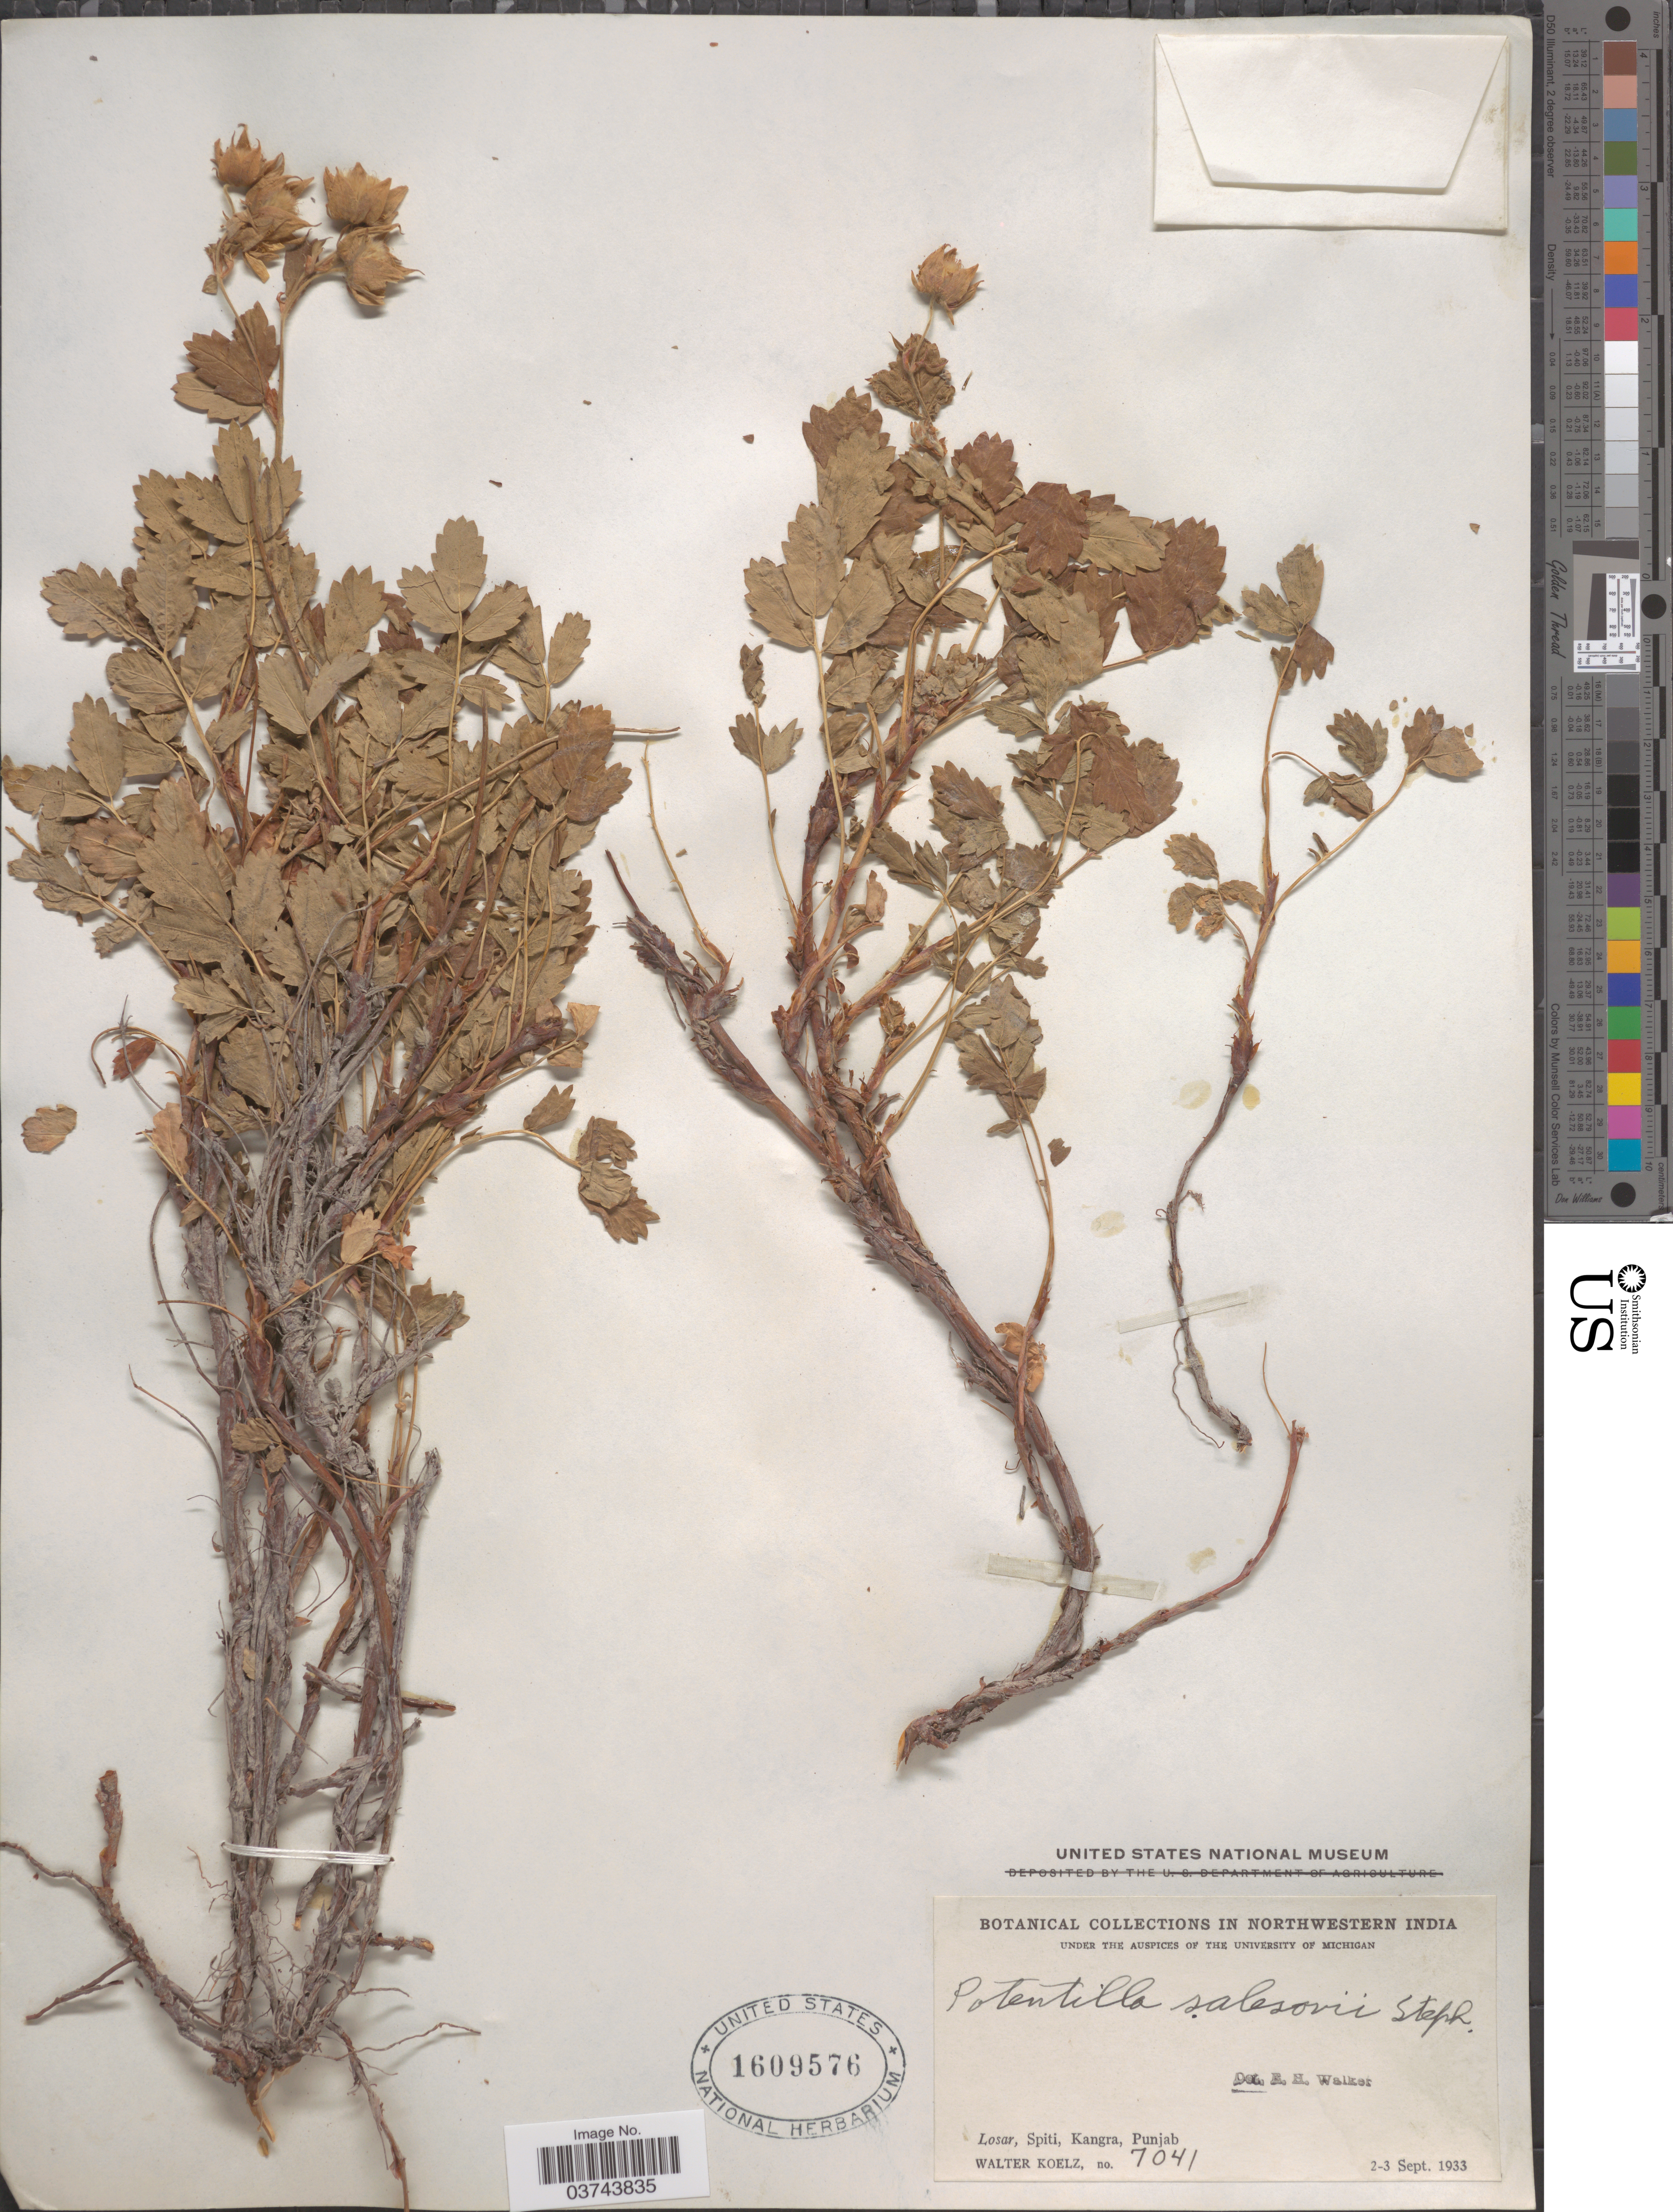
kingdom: Plantae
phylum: Tracheophyta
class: Magnoliopsida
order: Rosales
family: Rosaceae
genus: Farinopsis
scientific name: Farinopsis salesoviana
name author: (Stephan) Chrtek & Soják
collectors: W. N. Koelz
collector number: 7041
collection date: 1933-09-02/1933-09-03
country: India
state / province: Punjab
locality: Northwestern India. Losar, Spiti, Kangra.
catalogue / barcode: US 1609576